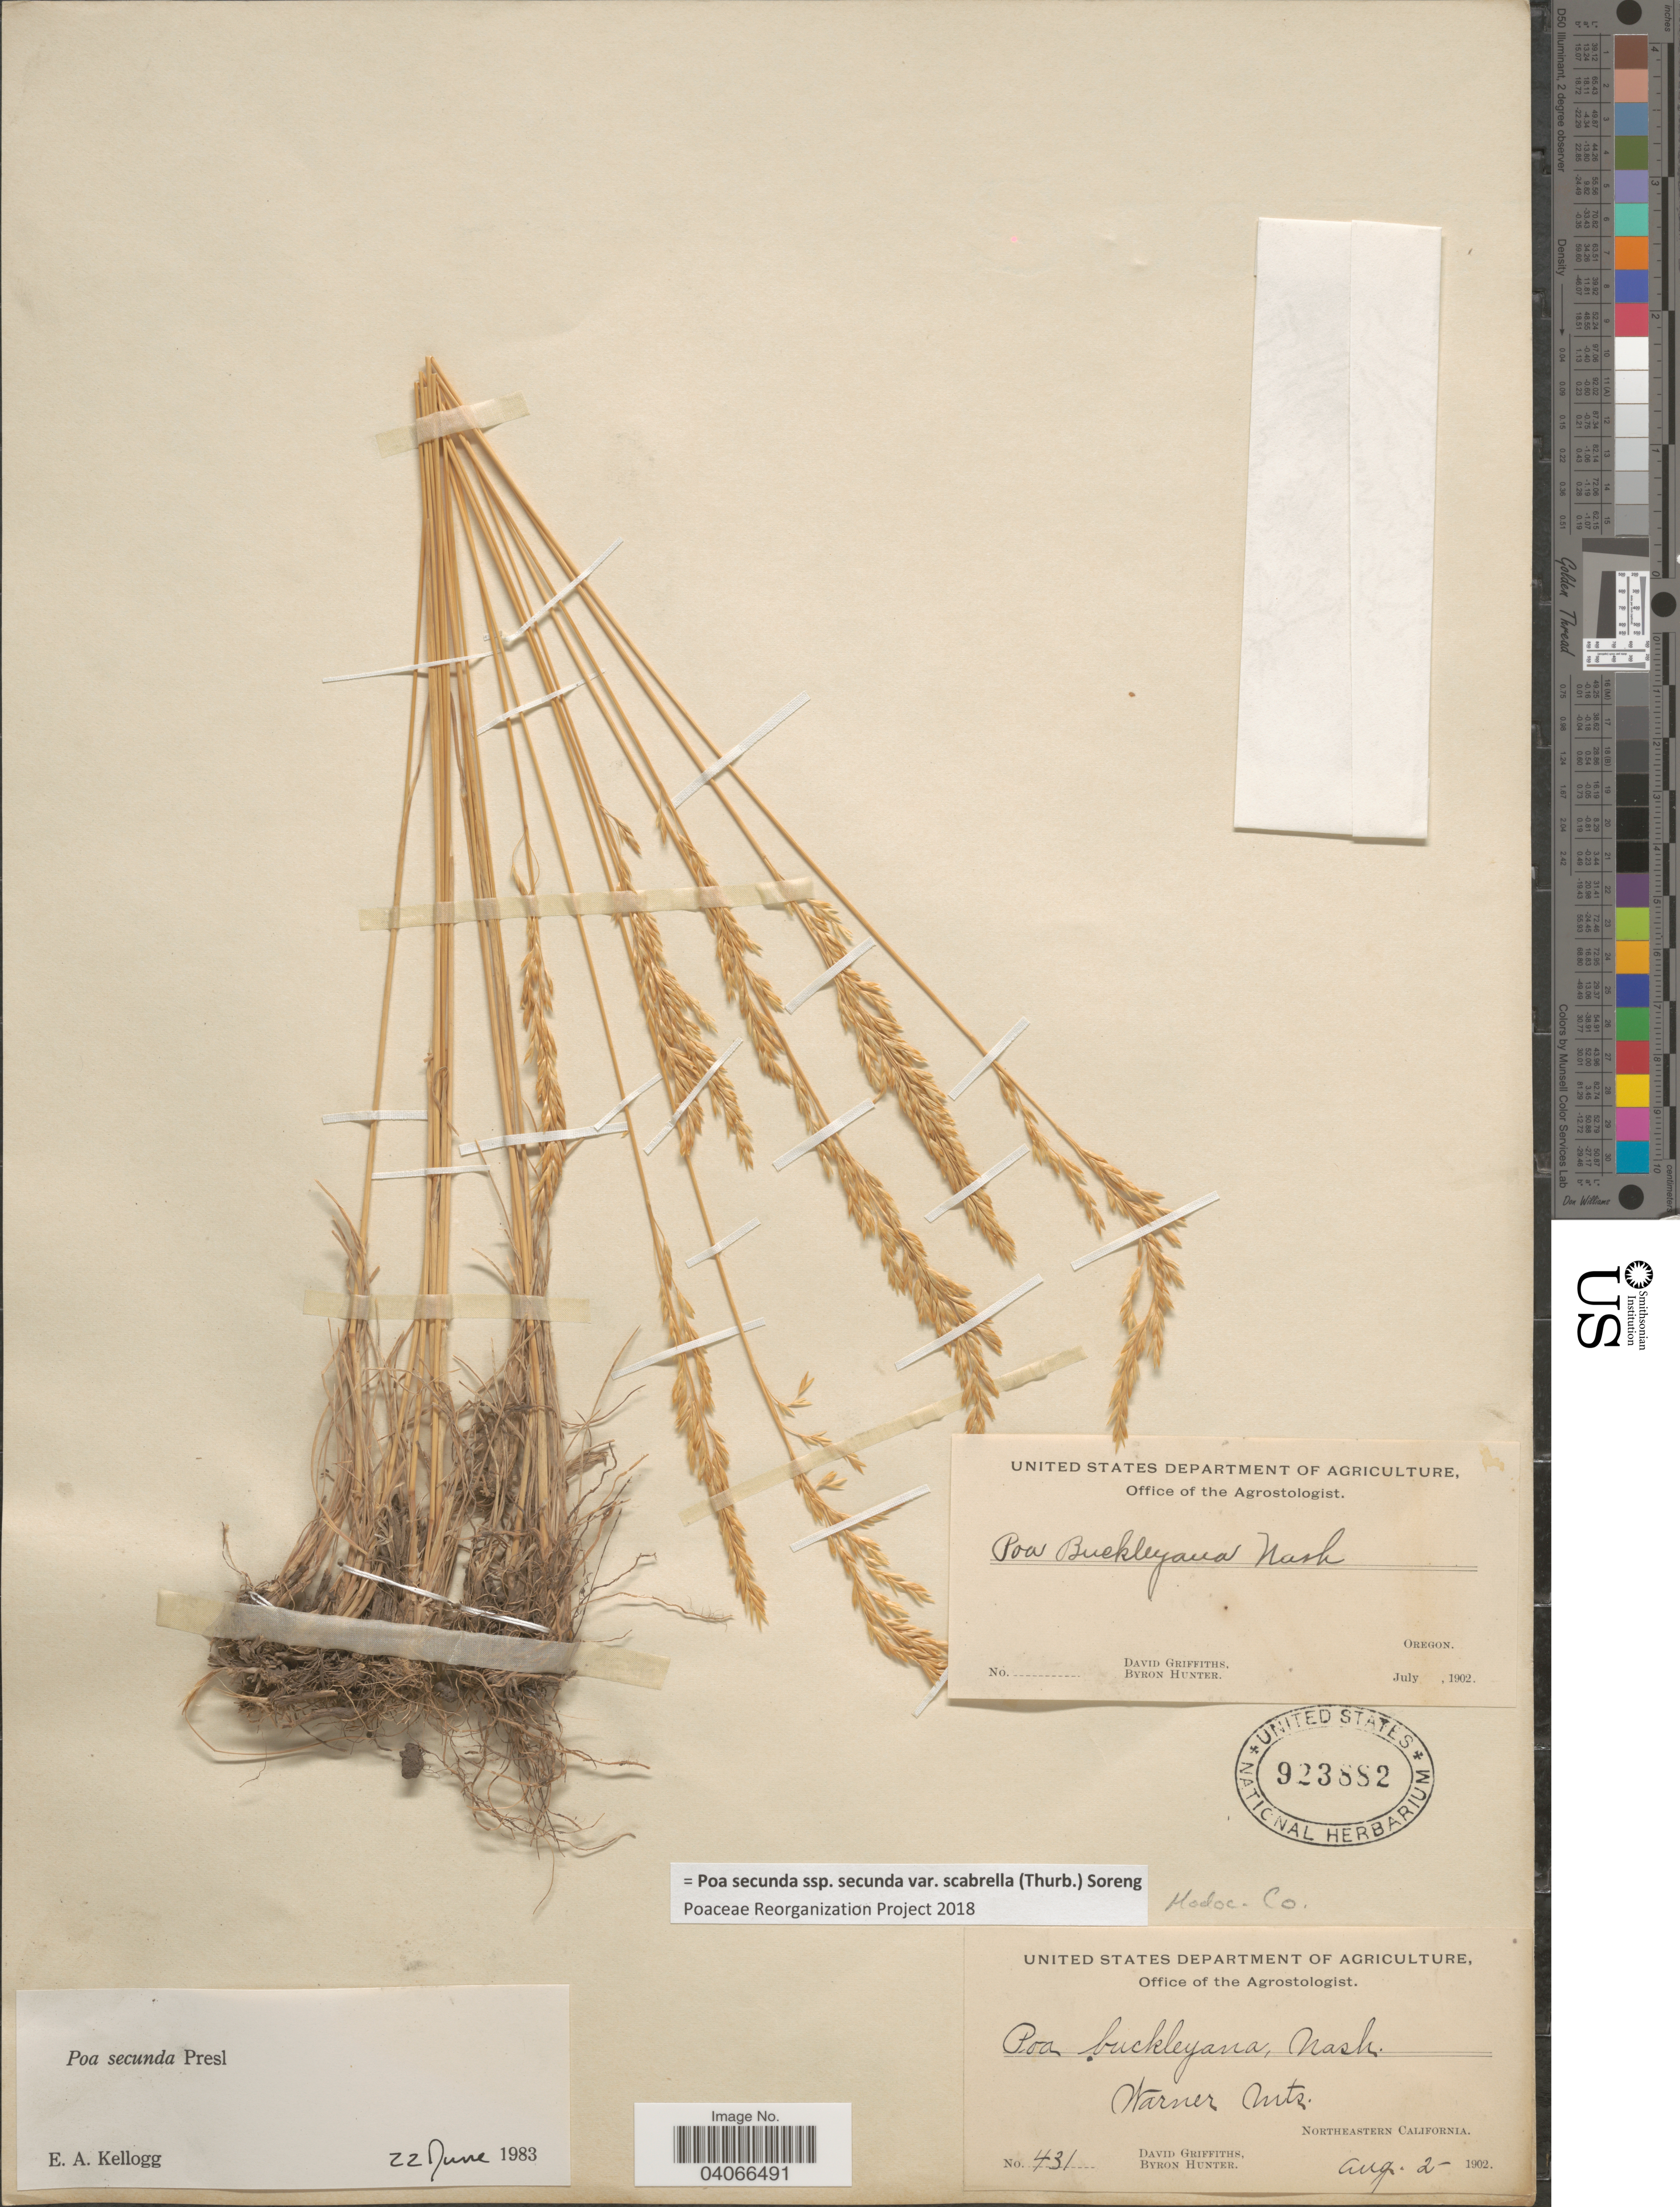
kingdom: Plantae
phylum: Tracheophyta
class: Liliopsida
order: Poales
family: Poaceae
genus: Poa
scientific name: Poa secunda subsp. secunda var. scabrella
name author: (Thurb.) Soreng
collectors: D. Griffiths & B. Hunter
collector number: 431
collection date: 1902-08-02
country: United States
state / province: California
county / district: Modoc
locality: Warner Mts. Northeastern California. Modoc Co.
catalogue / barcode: US 923882